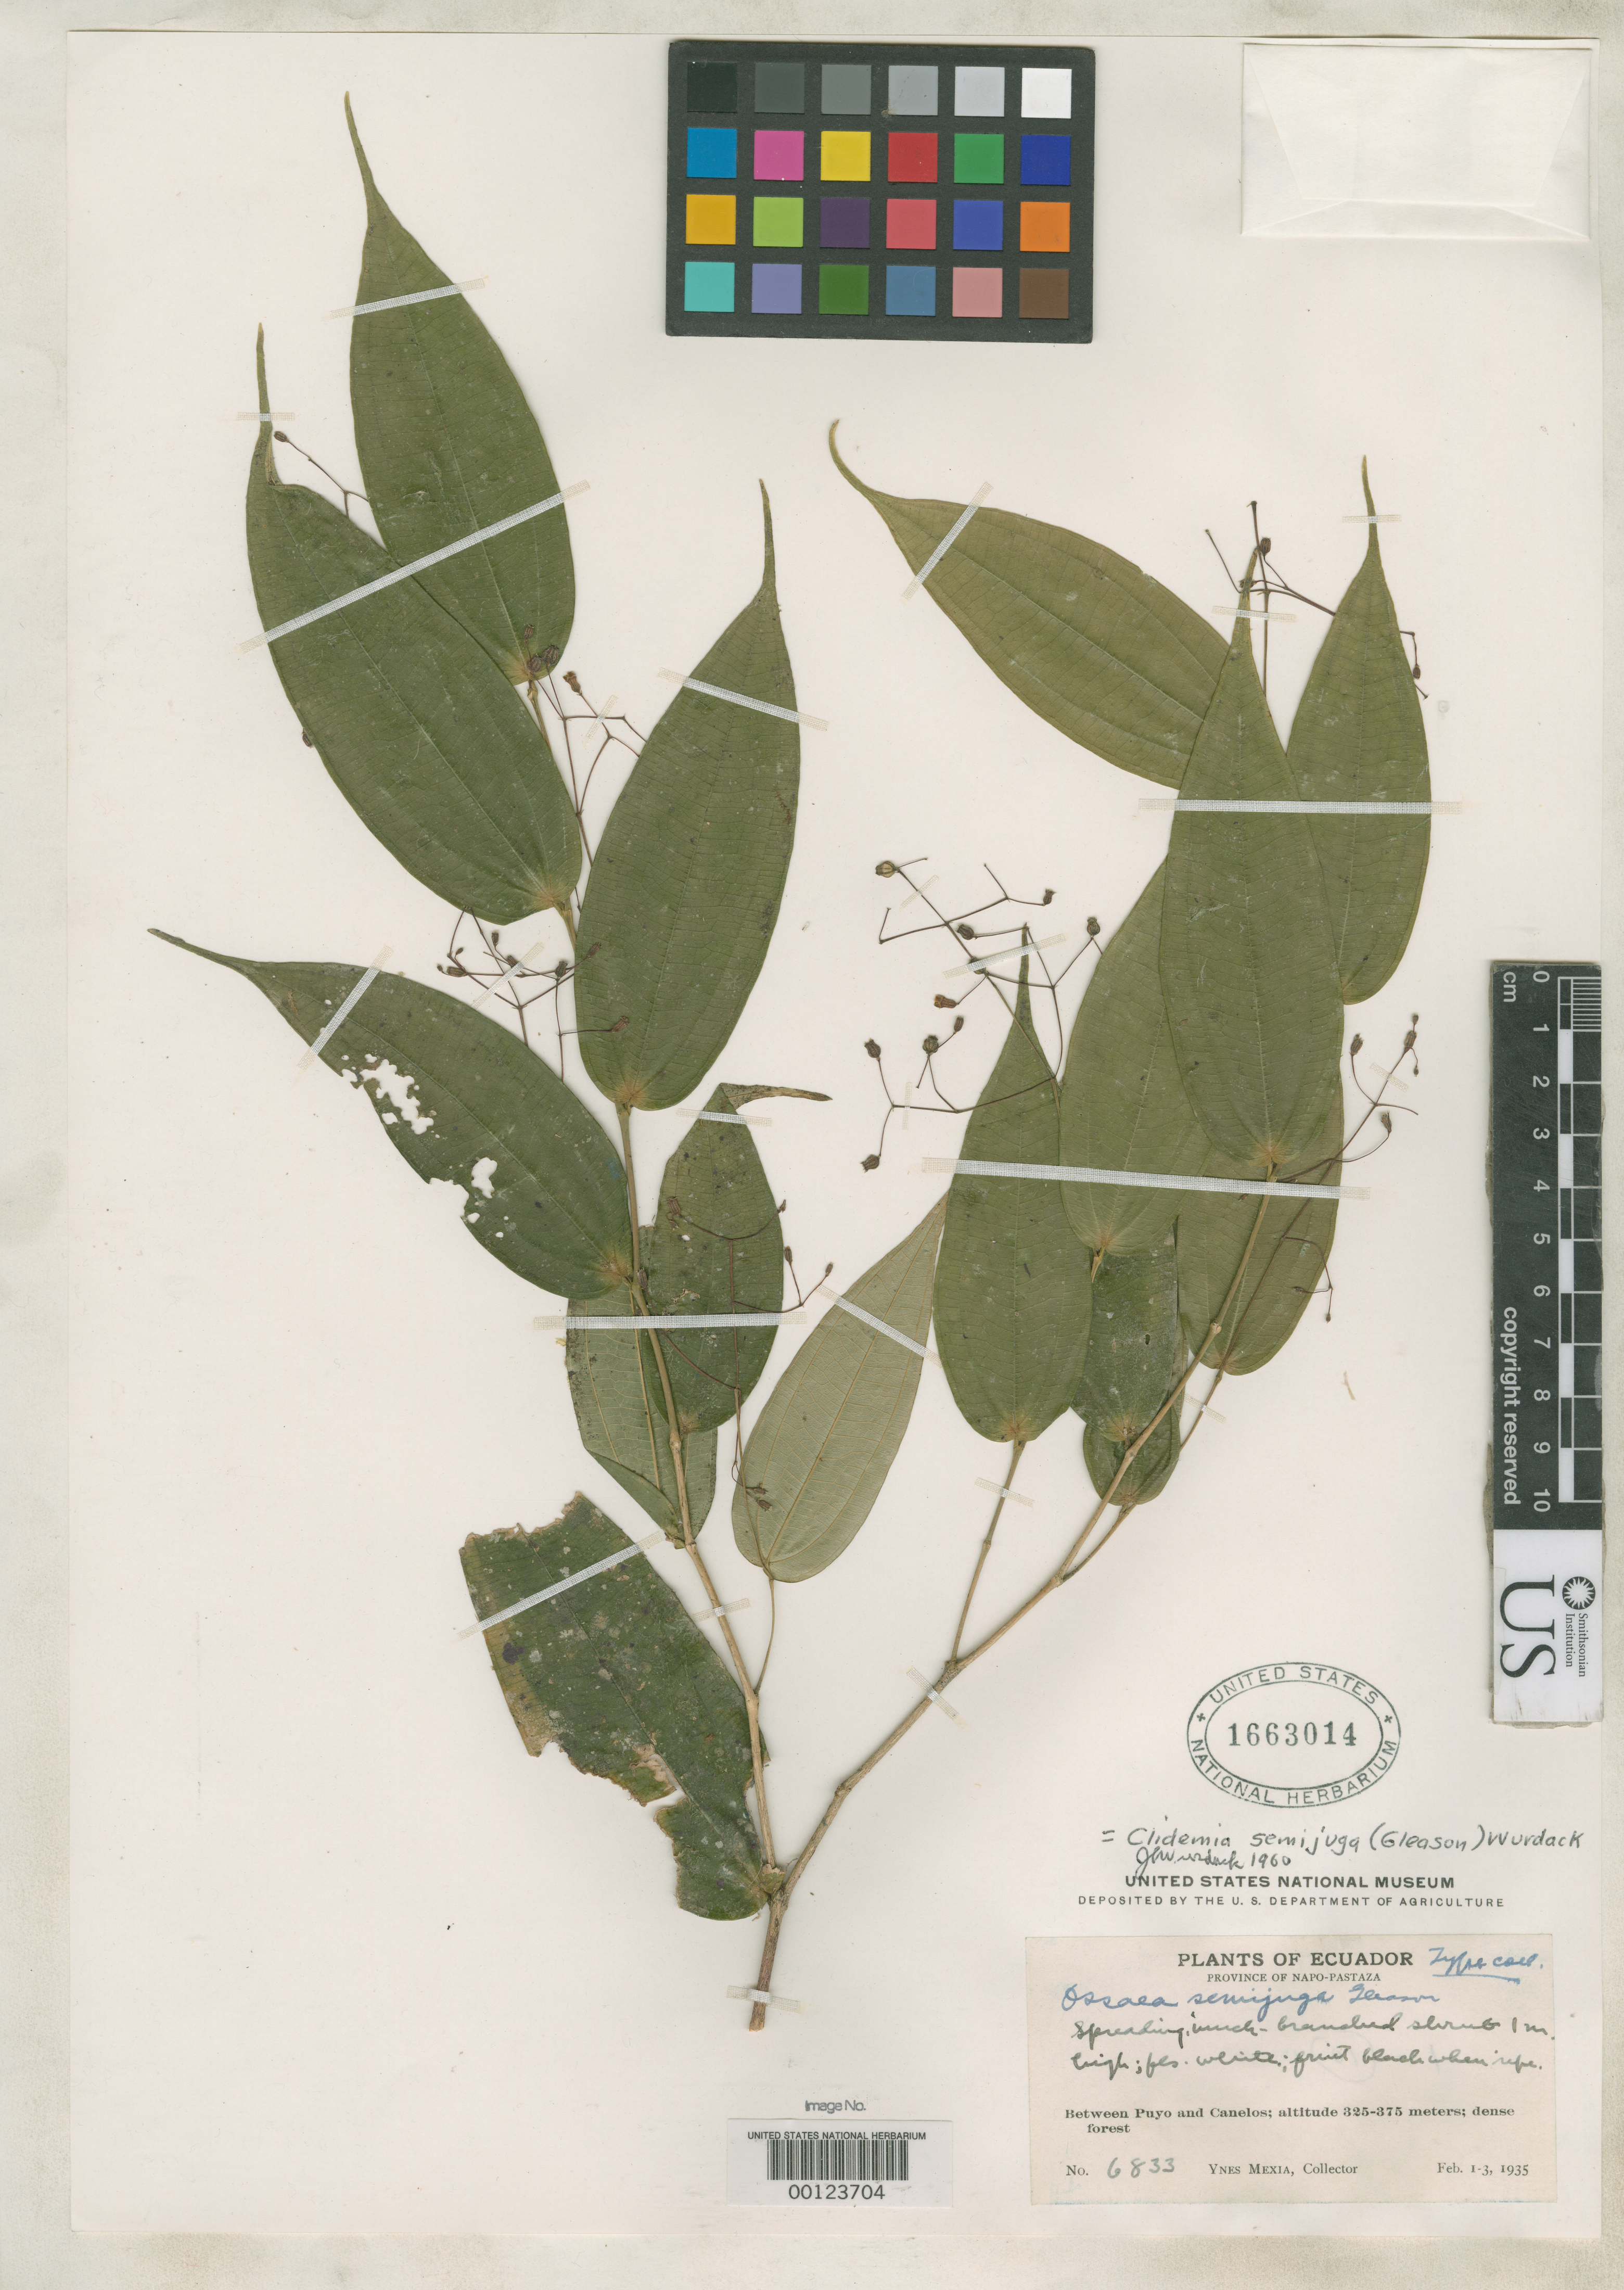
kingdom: Plantae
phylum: Tracheophyta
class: Magnoliopsida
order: Myrtales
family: Melastomataceae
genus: Ossaea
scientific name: Ossaea semijuga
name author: Gleason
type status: Isotype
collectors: Y. Mexia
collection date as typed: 01 Feb 1935 to 03 Feb 1935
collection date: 1935-02-01/1935-02-03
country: Ecuador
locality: Between Puyo and Canelos, Province of Napo-Pastaza.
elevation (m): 325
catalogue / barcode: US 1663014